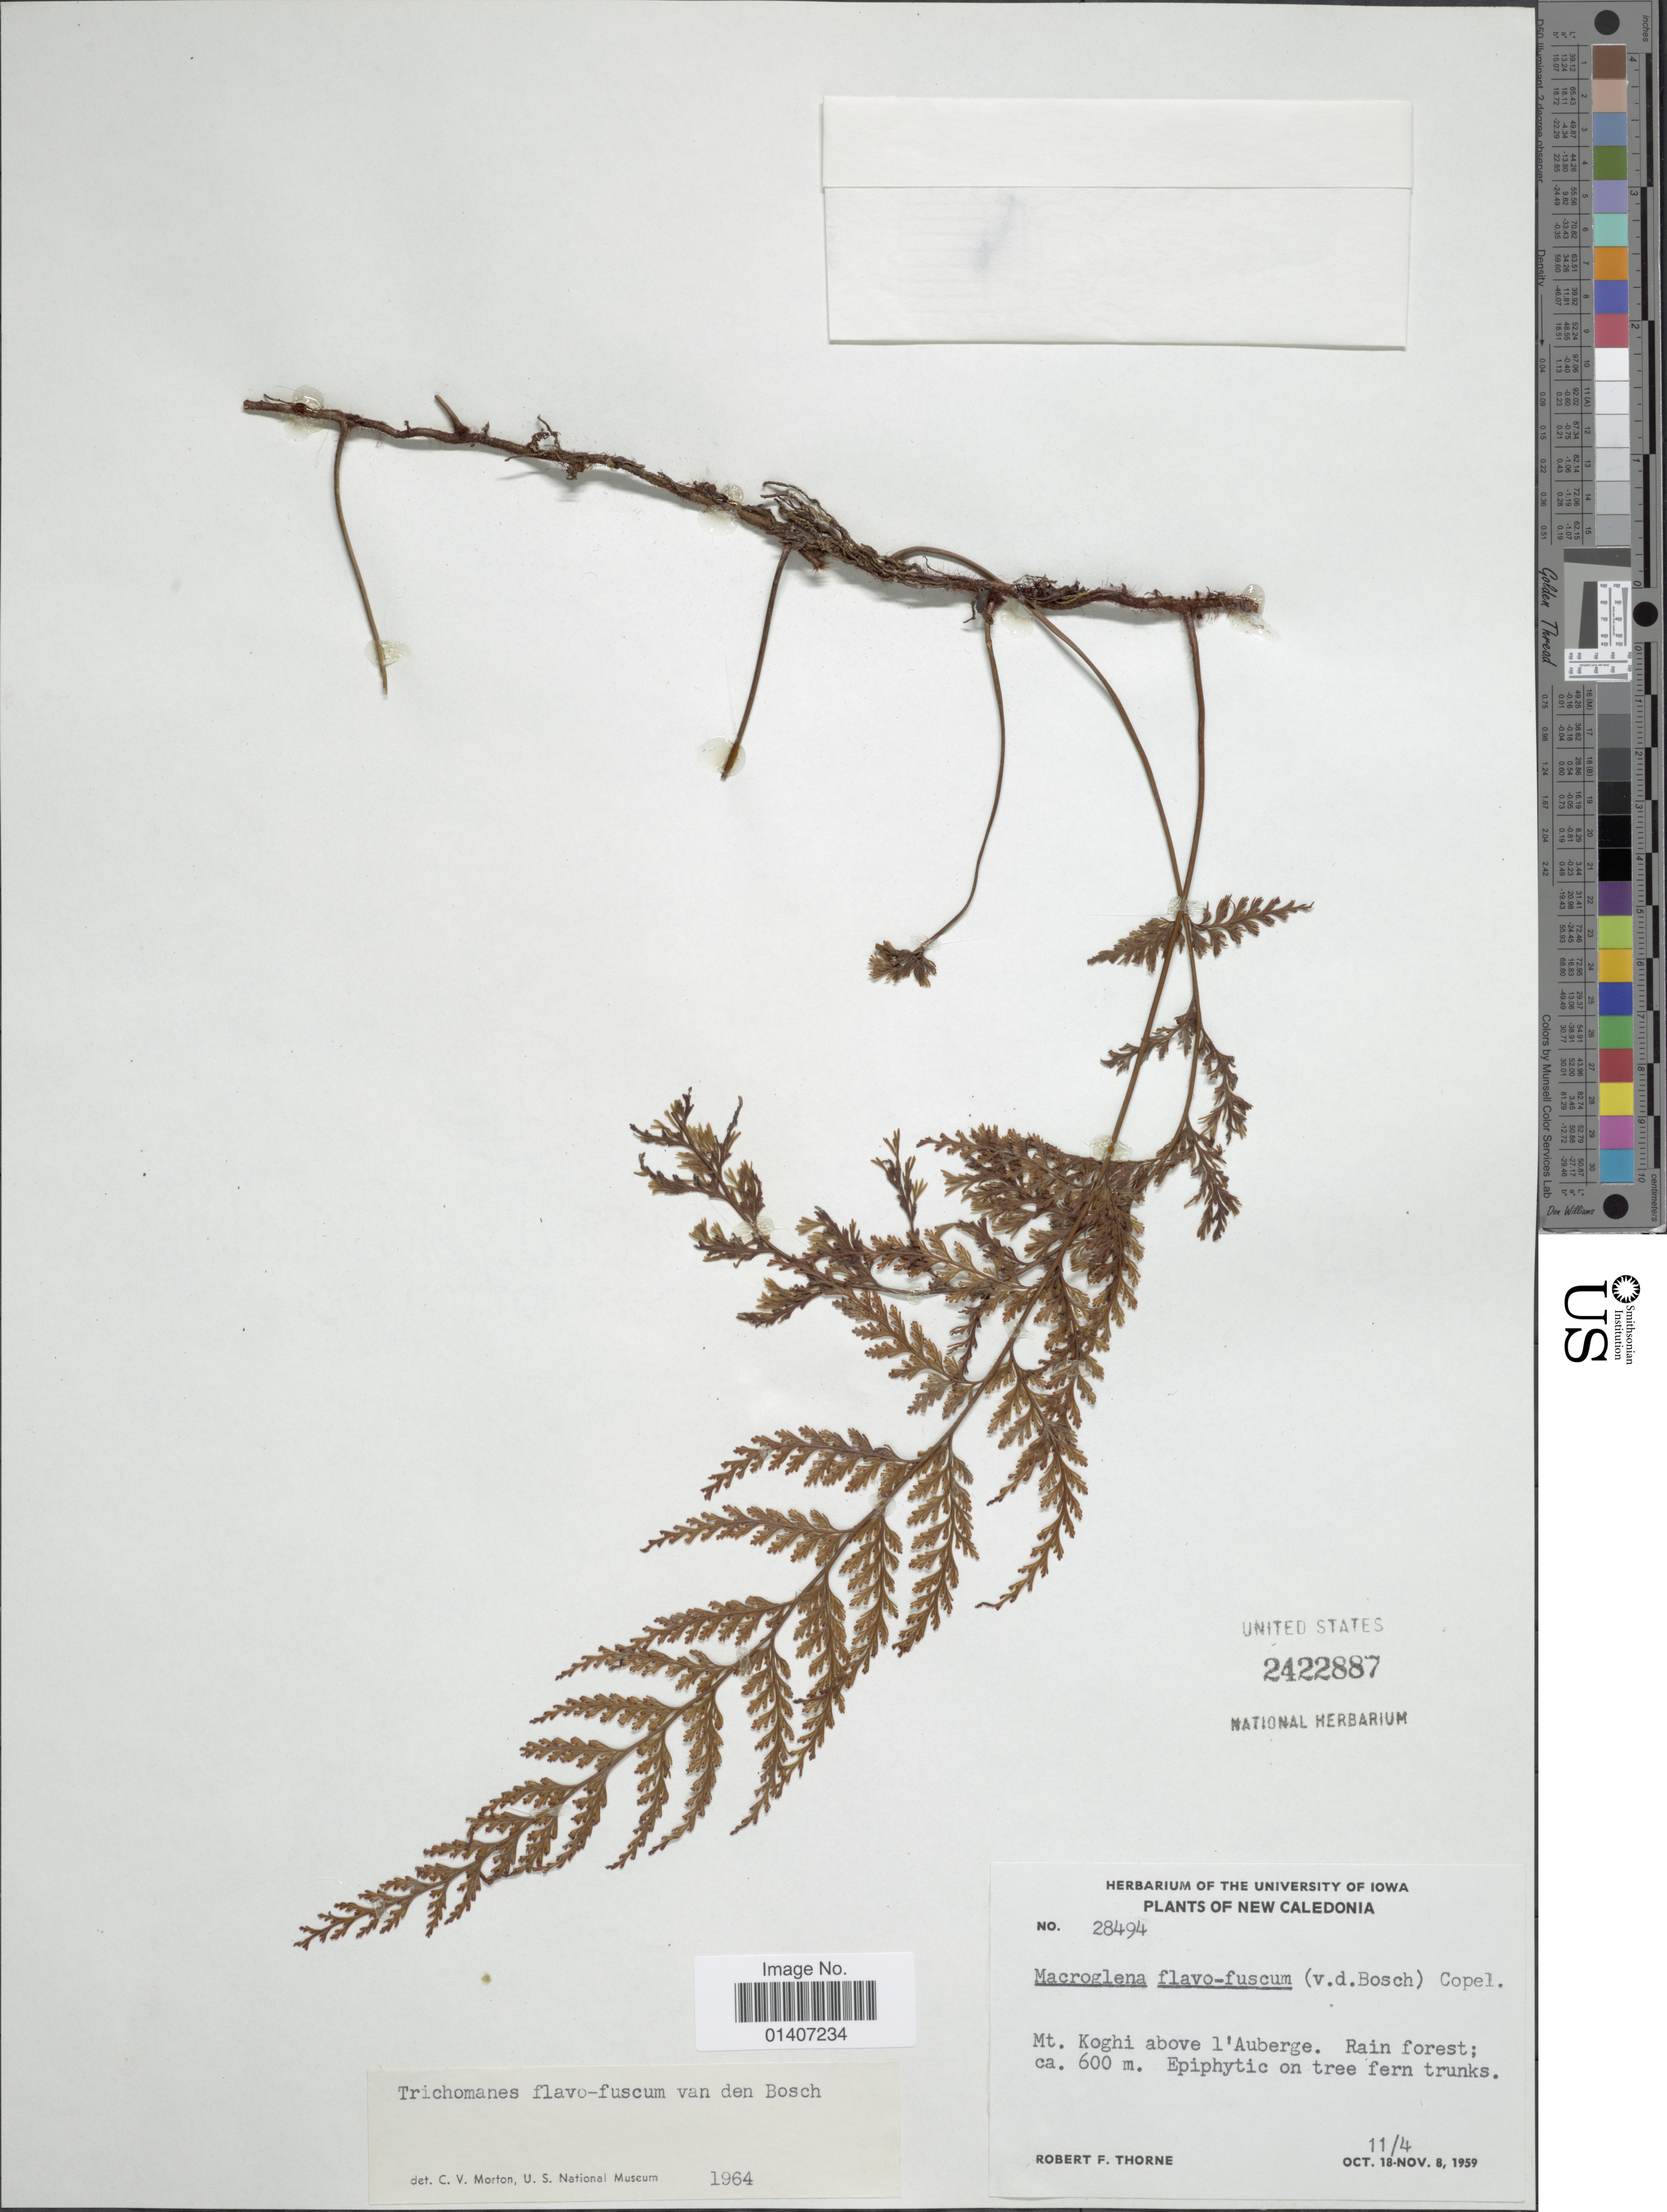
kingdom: Plantae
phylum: Tracheophyta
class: Polypodiopsida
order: Hymenophyllales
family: Hymenophyllaceae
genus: Abrodictyum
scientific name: Abrodictyum flavofuscum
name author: (Bosch) Ebihara & K. Iwats.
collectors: R. F. Thorne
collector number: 28494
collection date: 1959-11-04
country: New Caledonia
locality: Mt. Koghi above l'Auberge, Rain forest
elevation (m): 600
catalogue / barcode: US 2422887